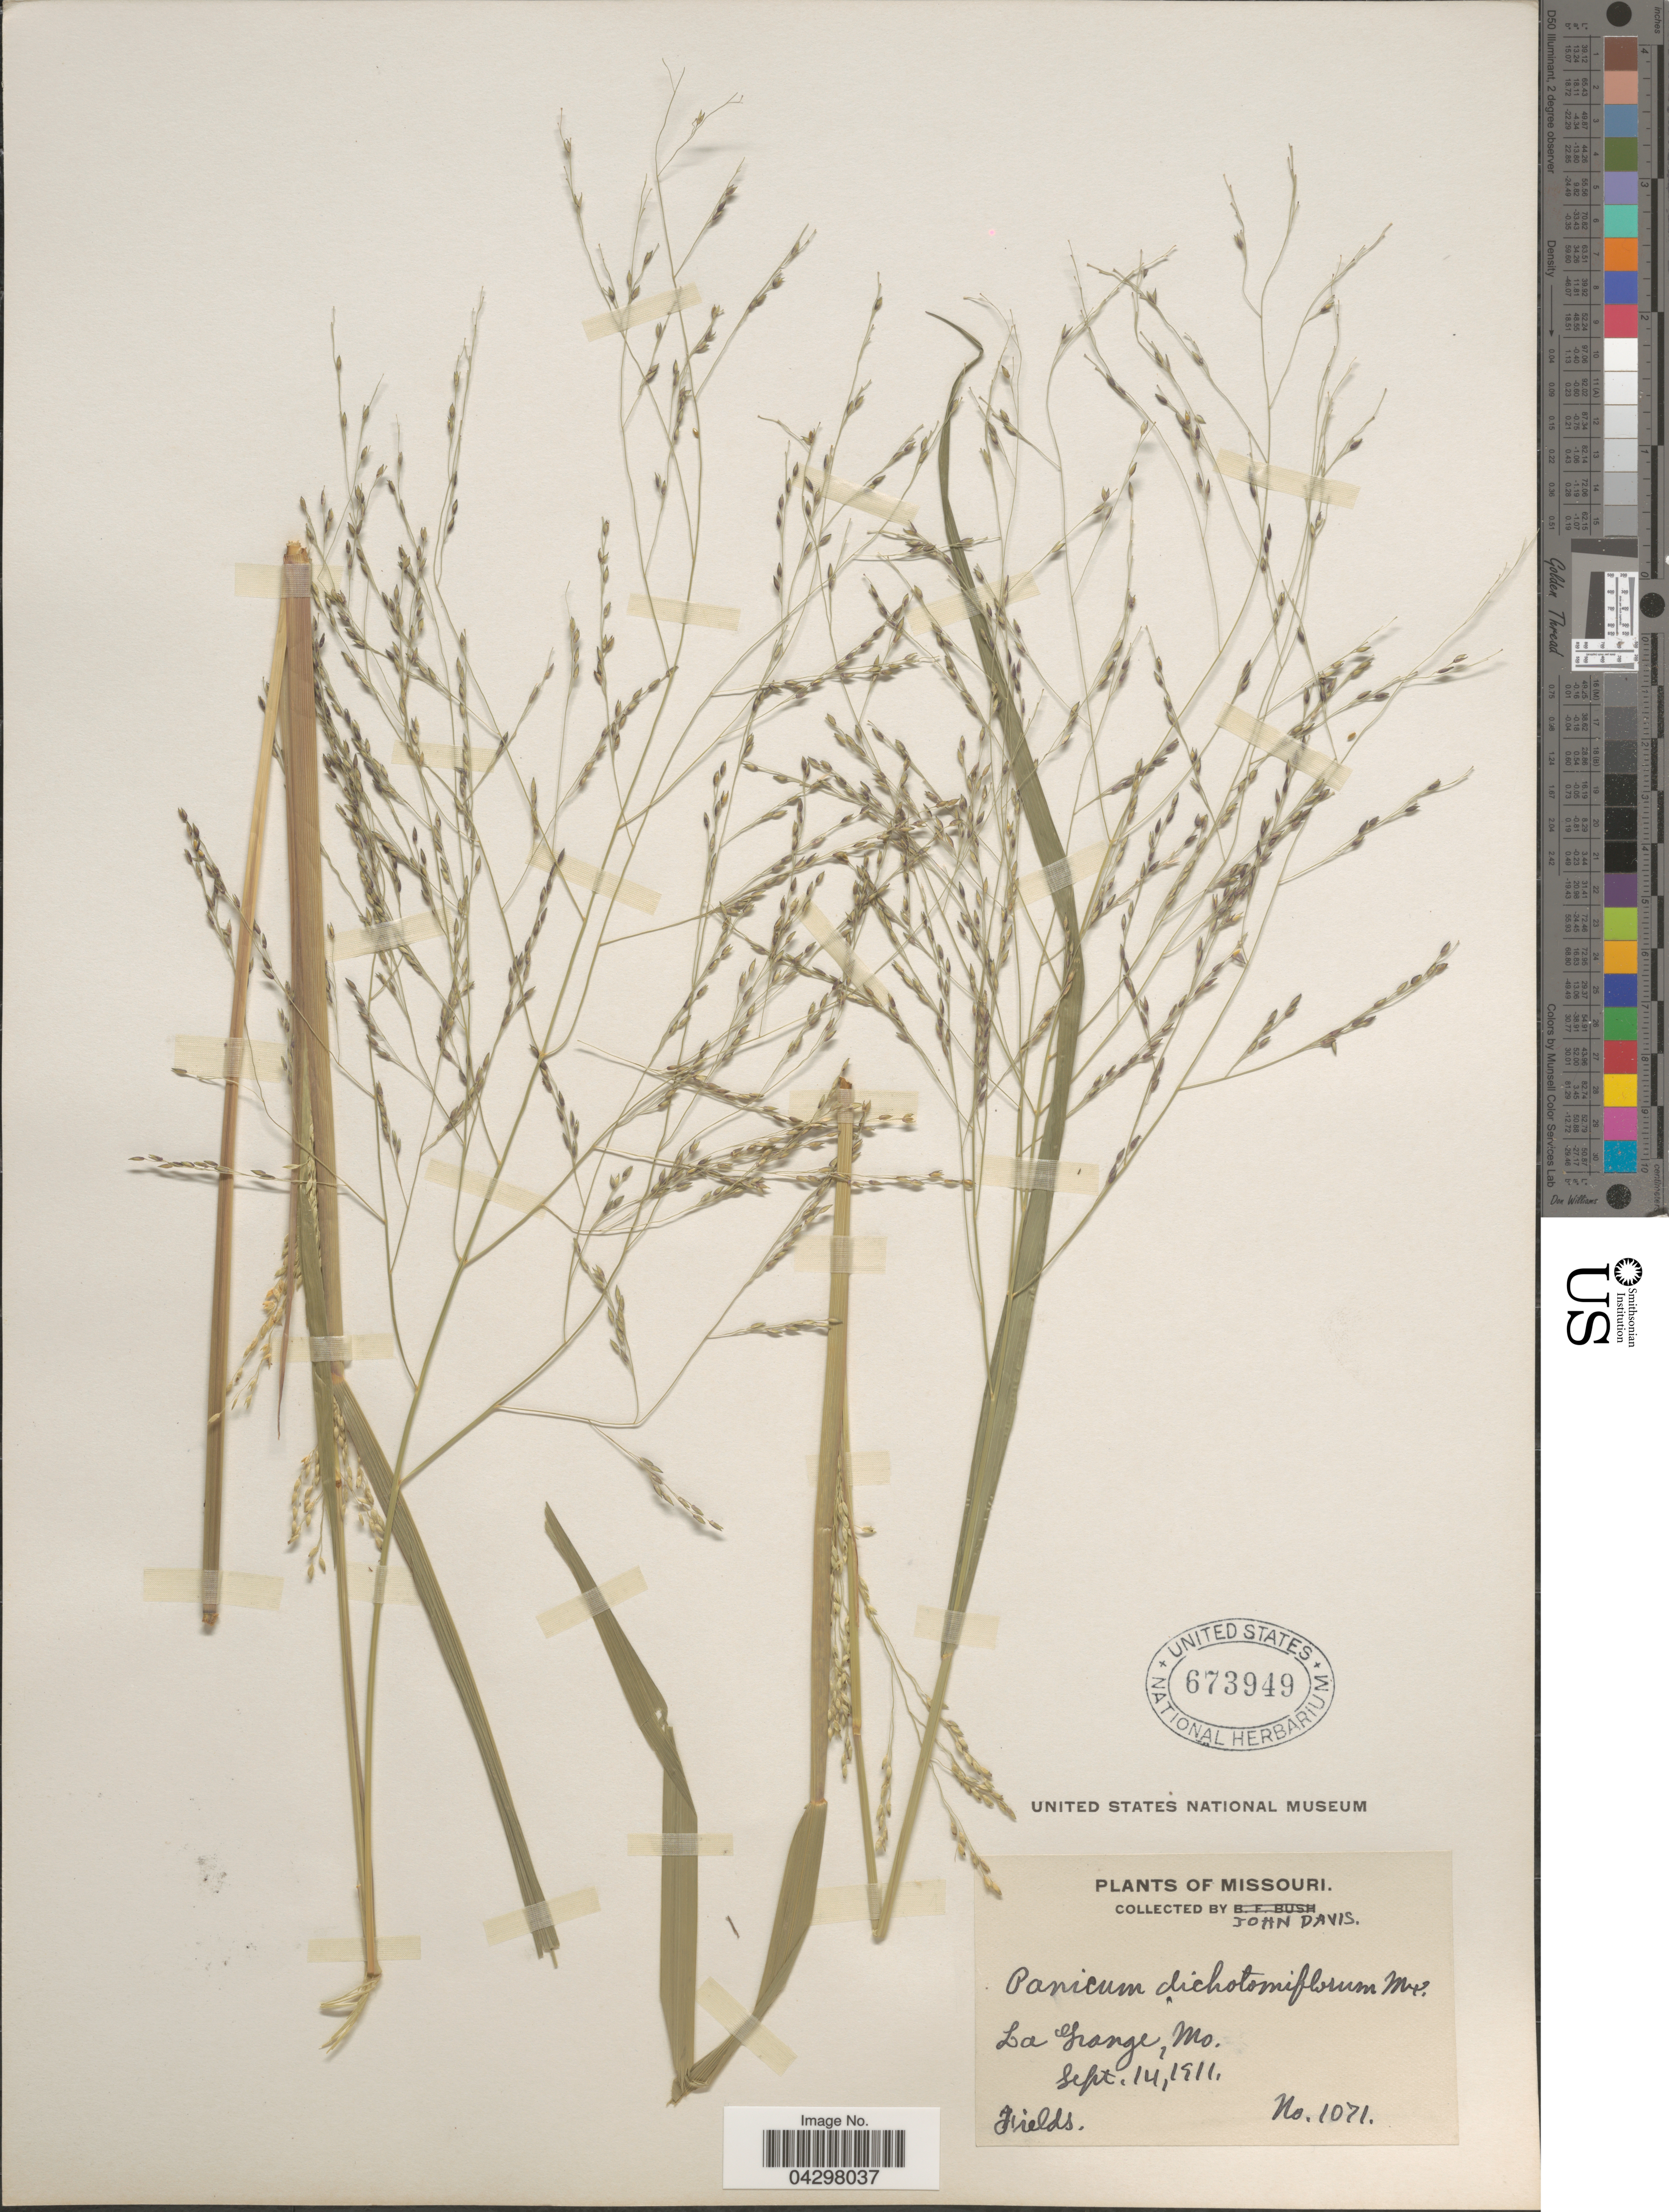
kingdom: Plantae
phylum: Tracheophyta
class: Liliopsida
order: Poales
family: Poaceae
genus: Panicum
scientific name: Panicum dichotomiflorum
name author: Michx.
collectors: J. Davis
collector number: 1071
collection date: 1911-09-14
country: United States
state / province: Missouri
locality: La Grange.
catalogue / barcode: US 673949